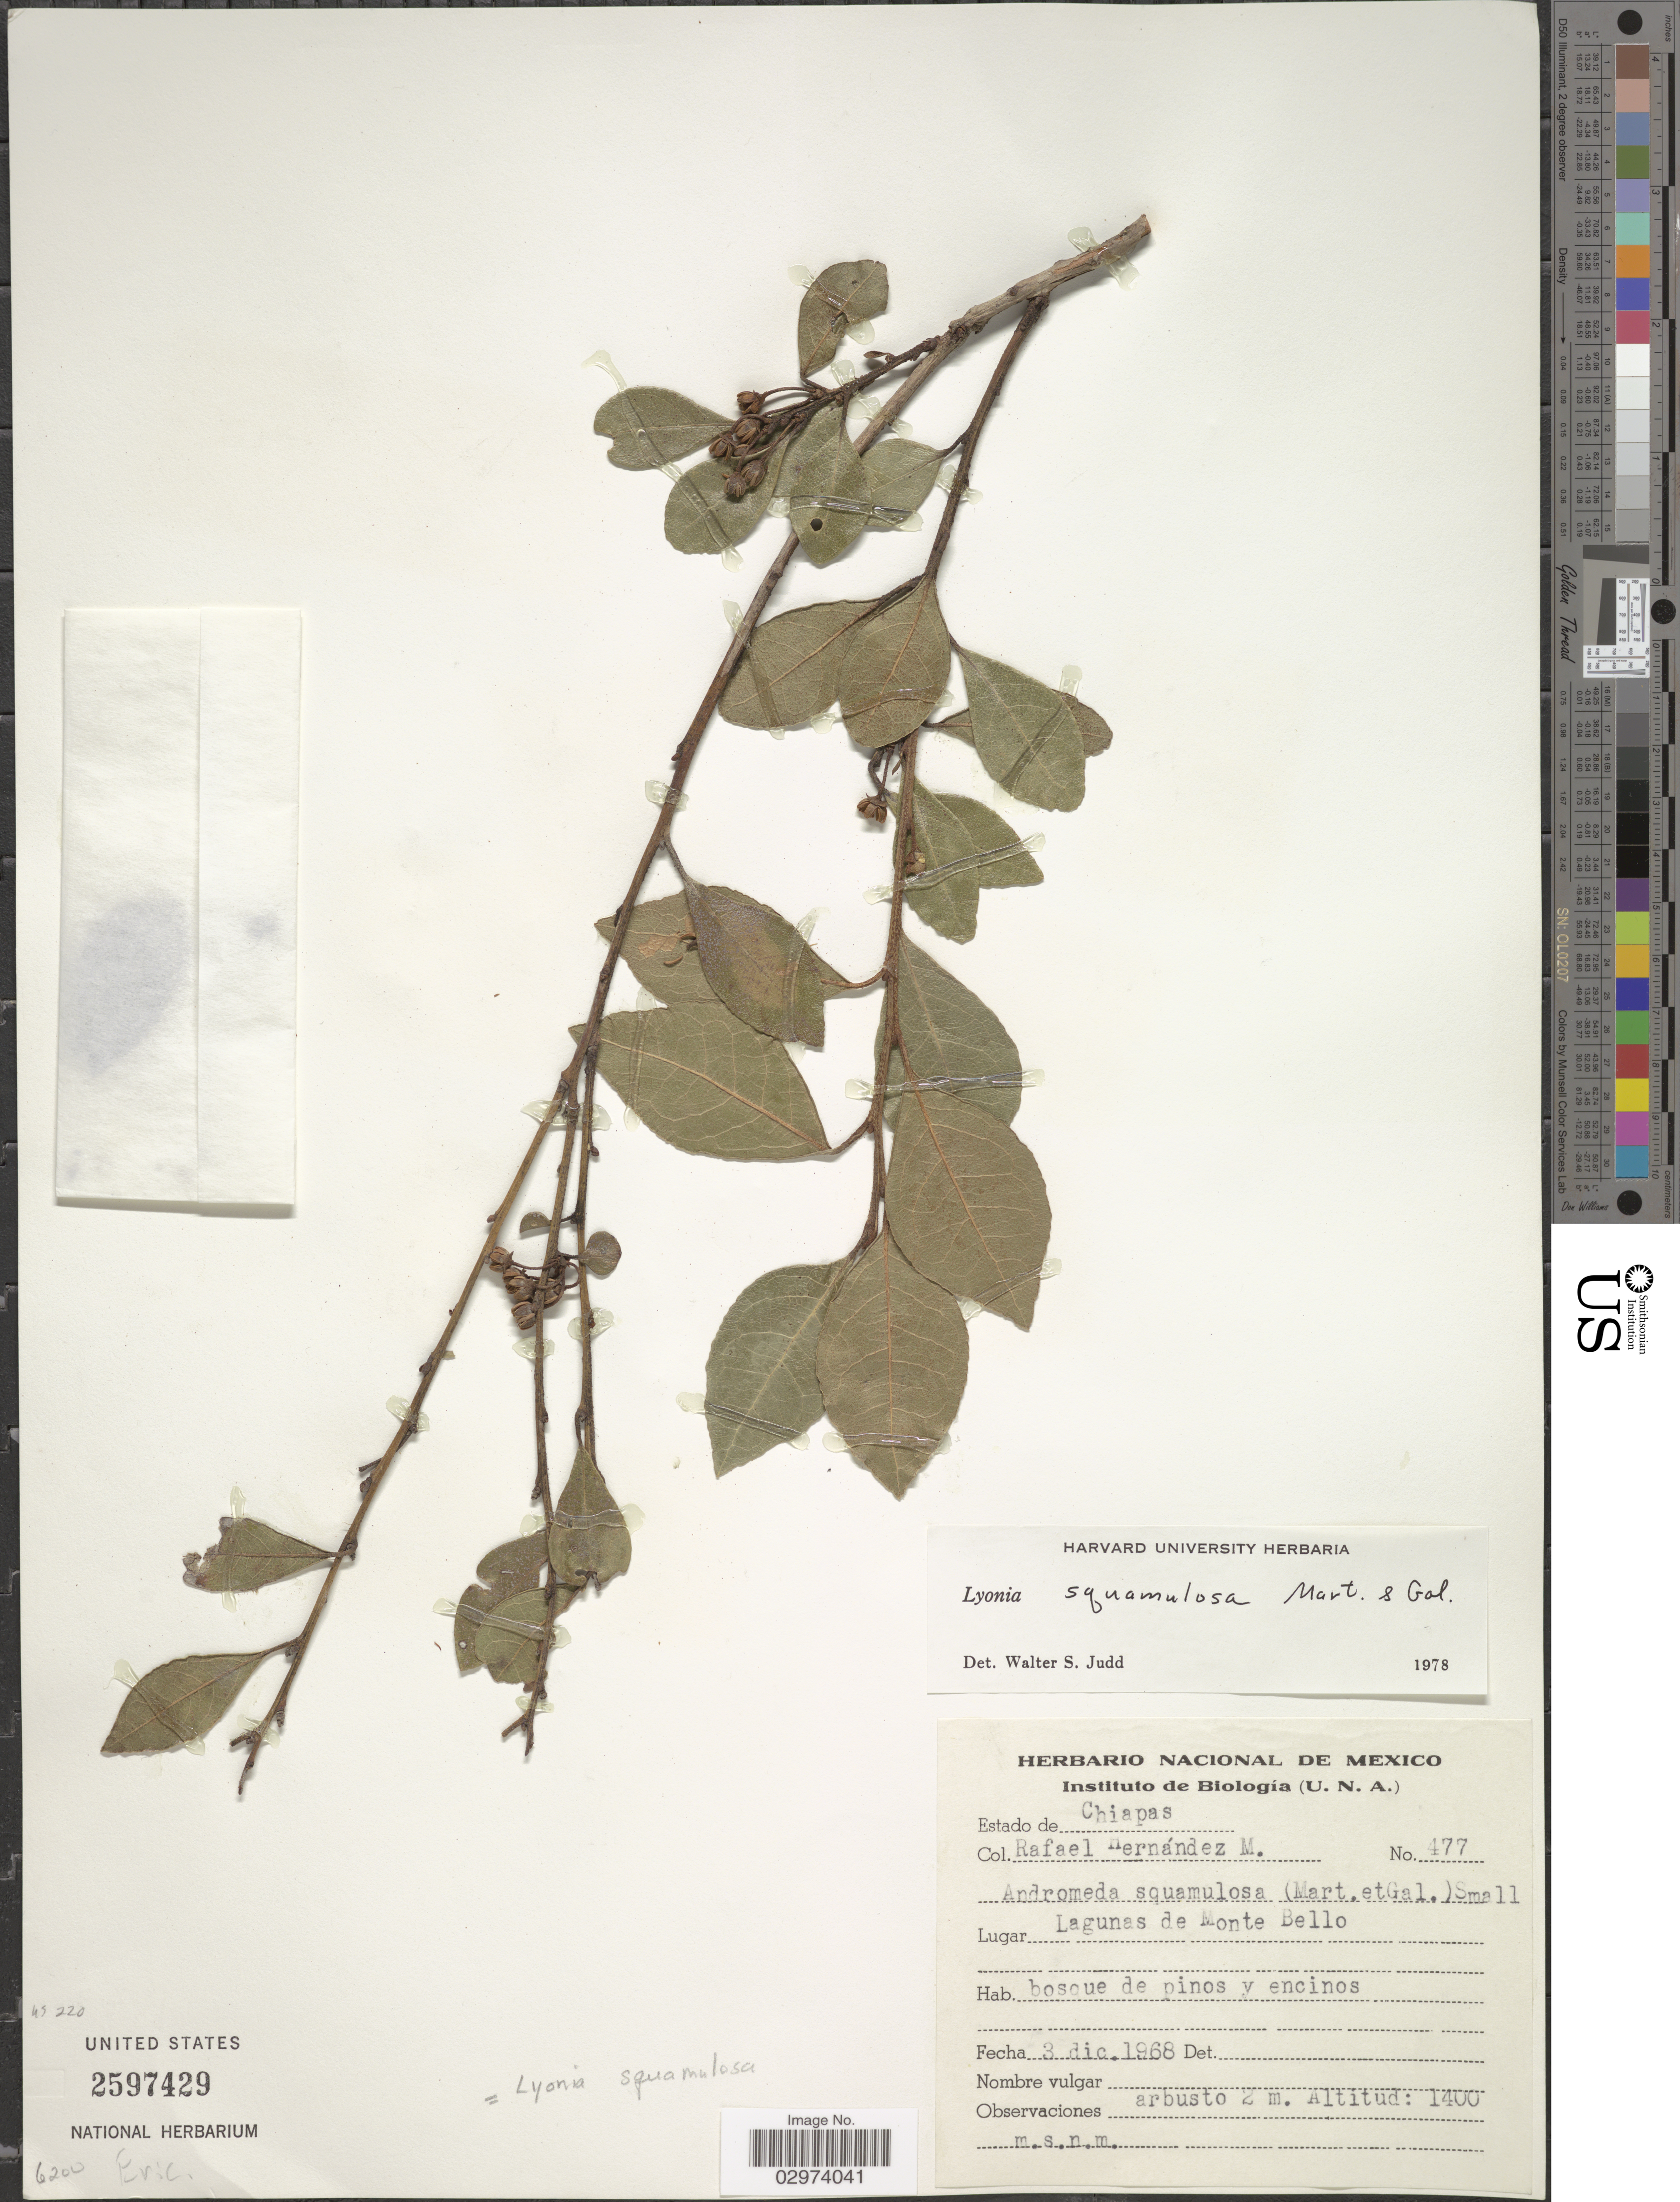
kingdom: Plantae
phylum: Tracheophyta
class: Magnoliopsida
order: Ericales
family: Ericaceae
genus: Lyonia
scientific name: Lyonia squamulosa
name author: M. Martens & Galeotti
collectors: R. Hernández-M.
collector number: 477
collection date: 1968-12-03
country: Mexico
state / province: Chiapas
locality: Estado de Chiapas. Lagunas de Monte Bello.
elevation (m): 1400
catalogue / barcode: US 2597429